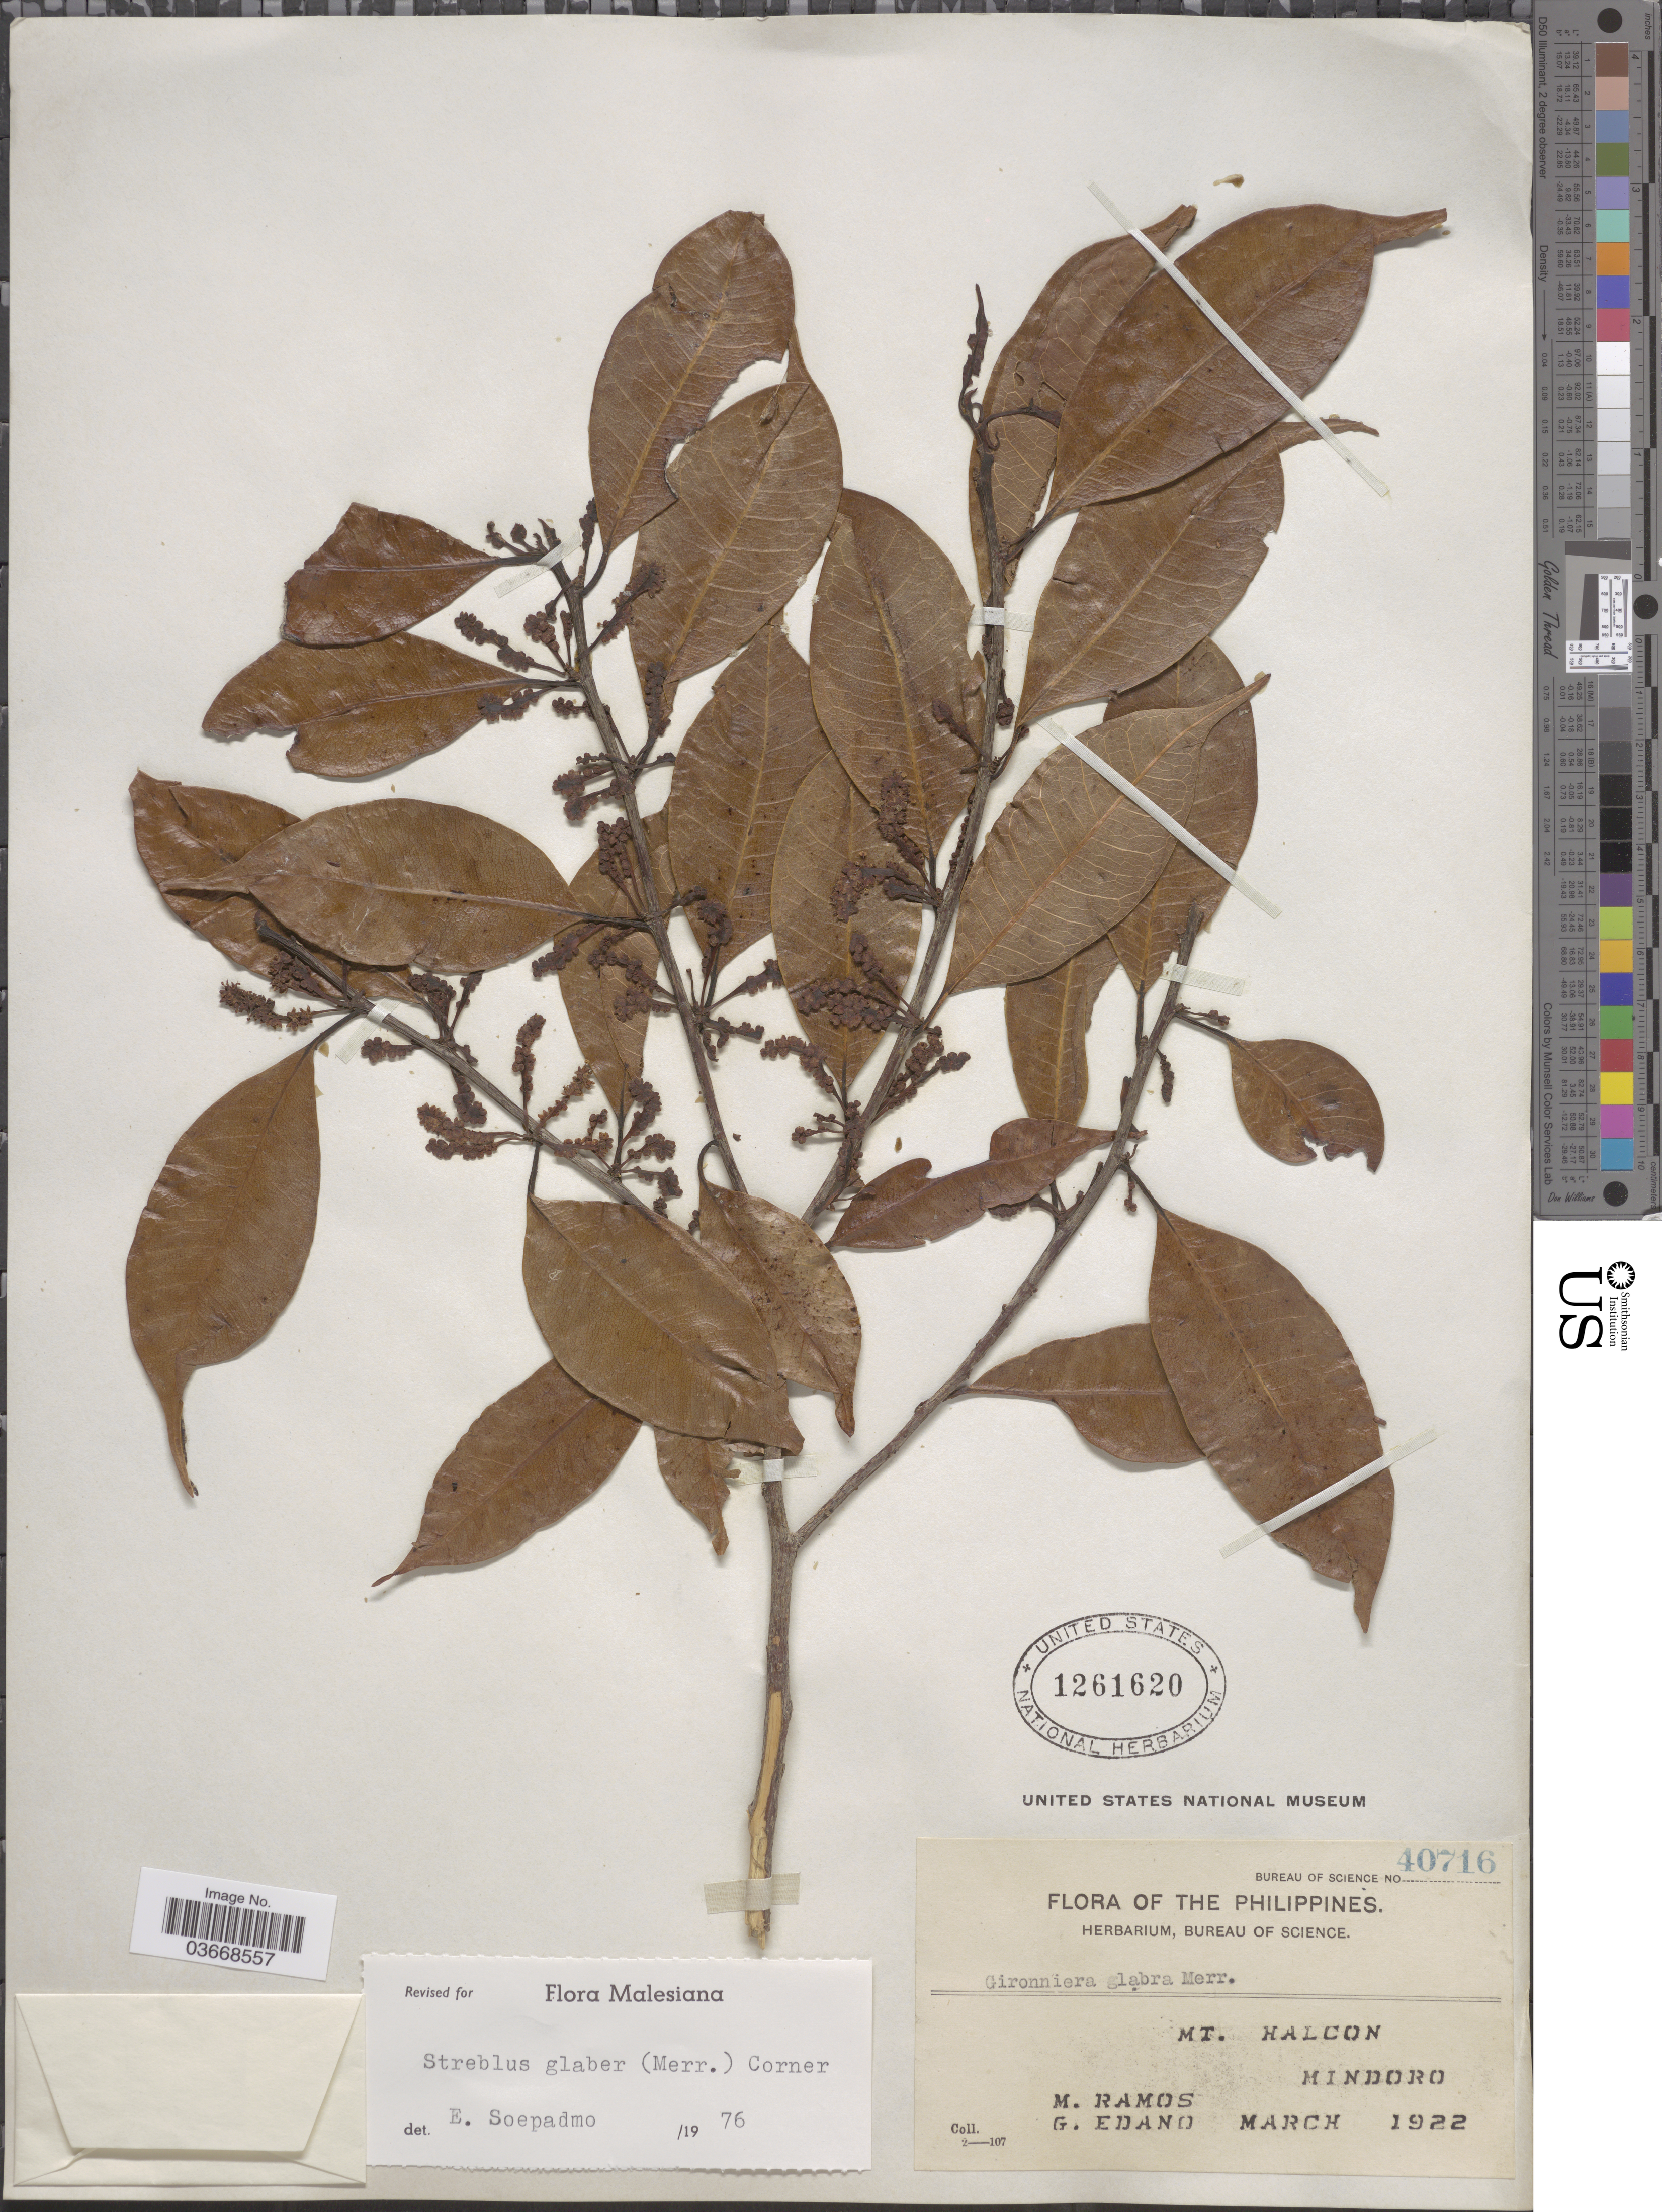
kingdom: Plantae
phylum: Tracheophyta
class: Magnoliopsida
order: Rosales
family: Moraceae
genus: Paratrophis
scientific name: Paratrophis glabra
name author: (Merr.) Steenis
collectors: M. Ramos & G. Edaño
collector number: Bureau of Science 40716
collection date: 1922-03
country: Philippines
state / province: Mimaropa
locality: Mt. Halcon. Mindoro.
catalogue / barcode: US 1261620